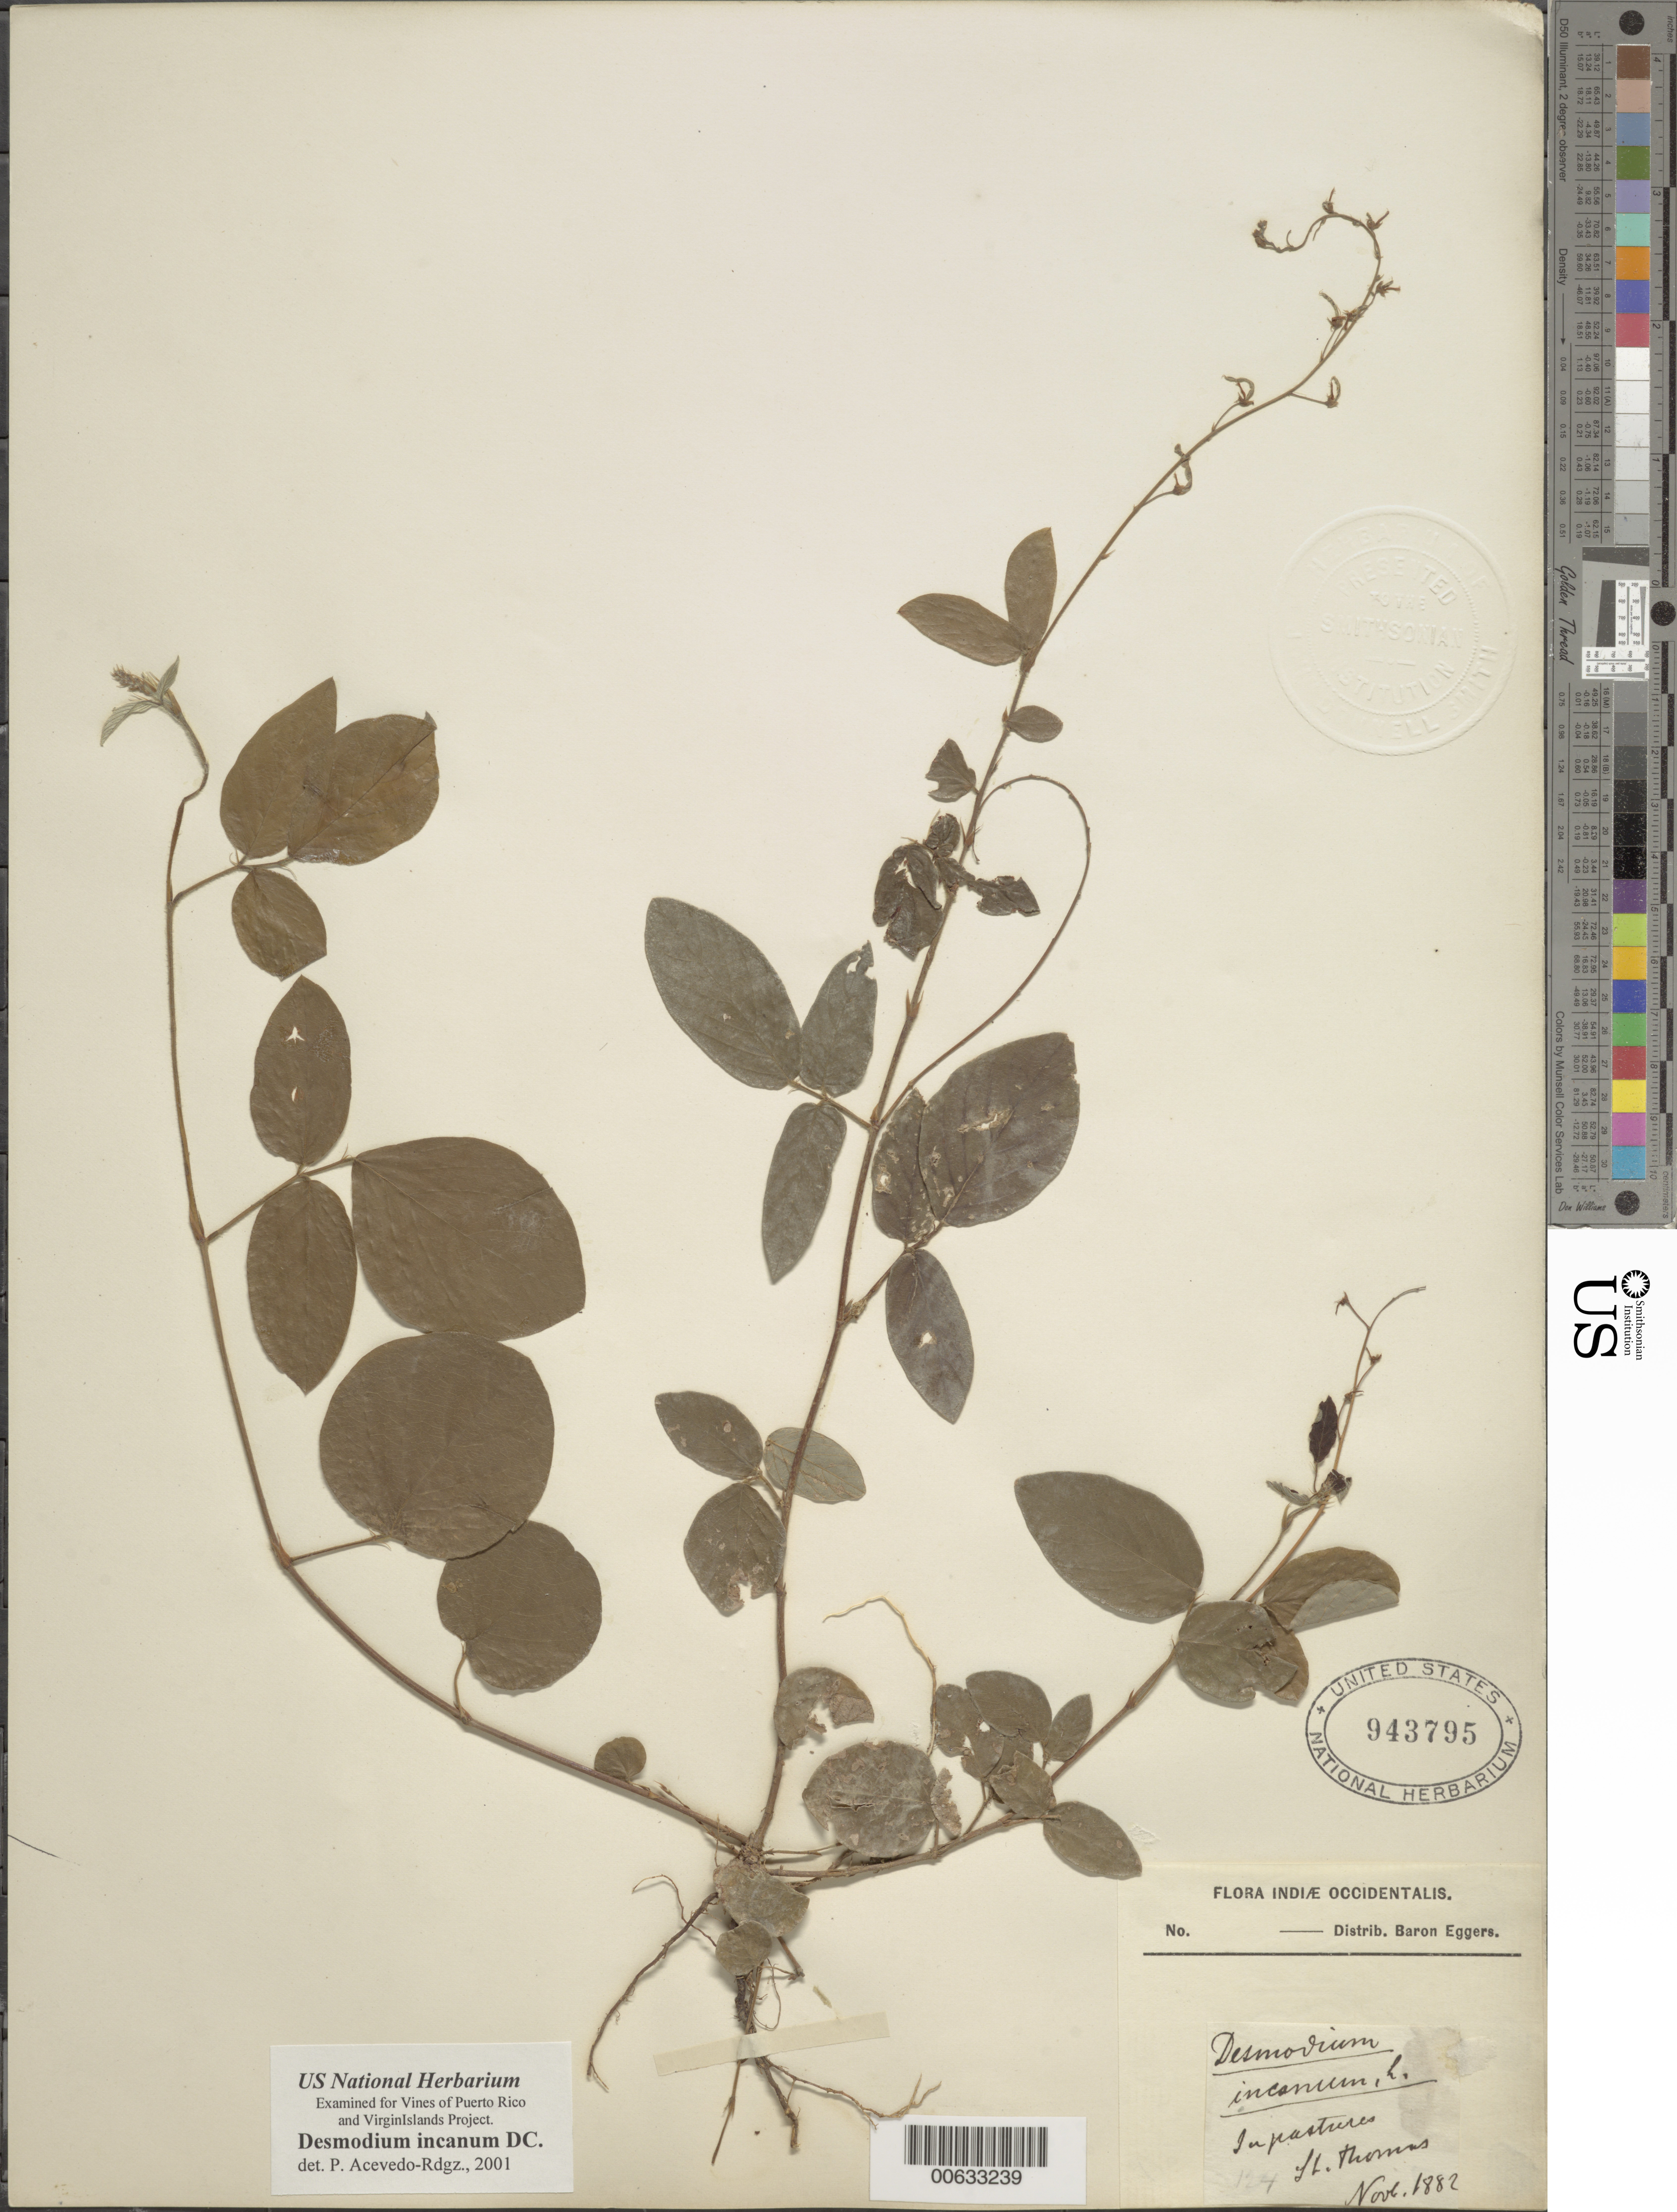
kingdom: Plantae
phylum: Tracheophyta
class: Magnoliopsida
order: Fabales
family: Fabaceae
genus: Desmodium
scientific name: Desmodium incanum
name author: (Sw.) DC.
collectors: H. F. A. von Eggers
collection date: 1882-11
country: U.S. Virgin Islands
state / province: Saint Thomas (Island)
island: St. Thomas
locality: Indiae Occidentalis, In pasture, St. Thomas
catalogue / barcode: US 943795